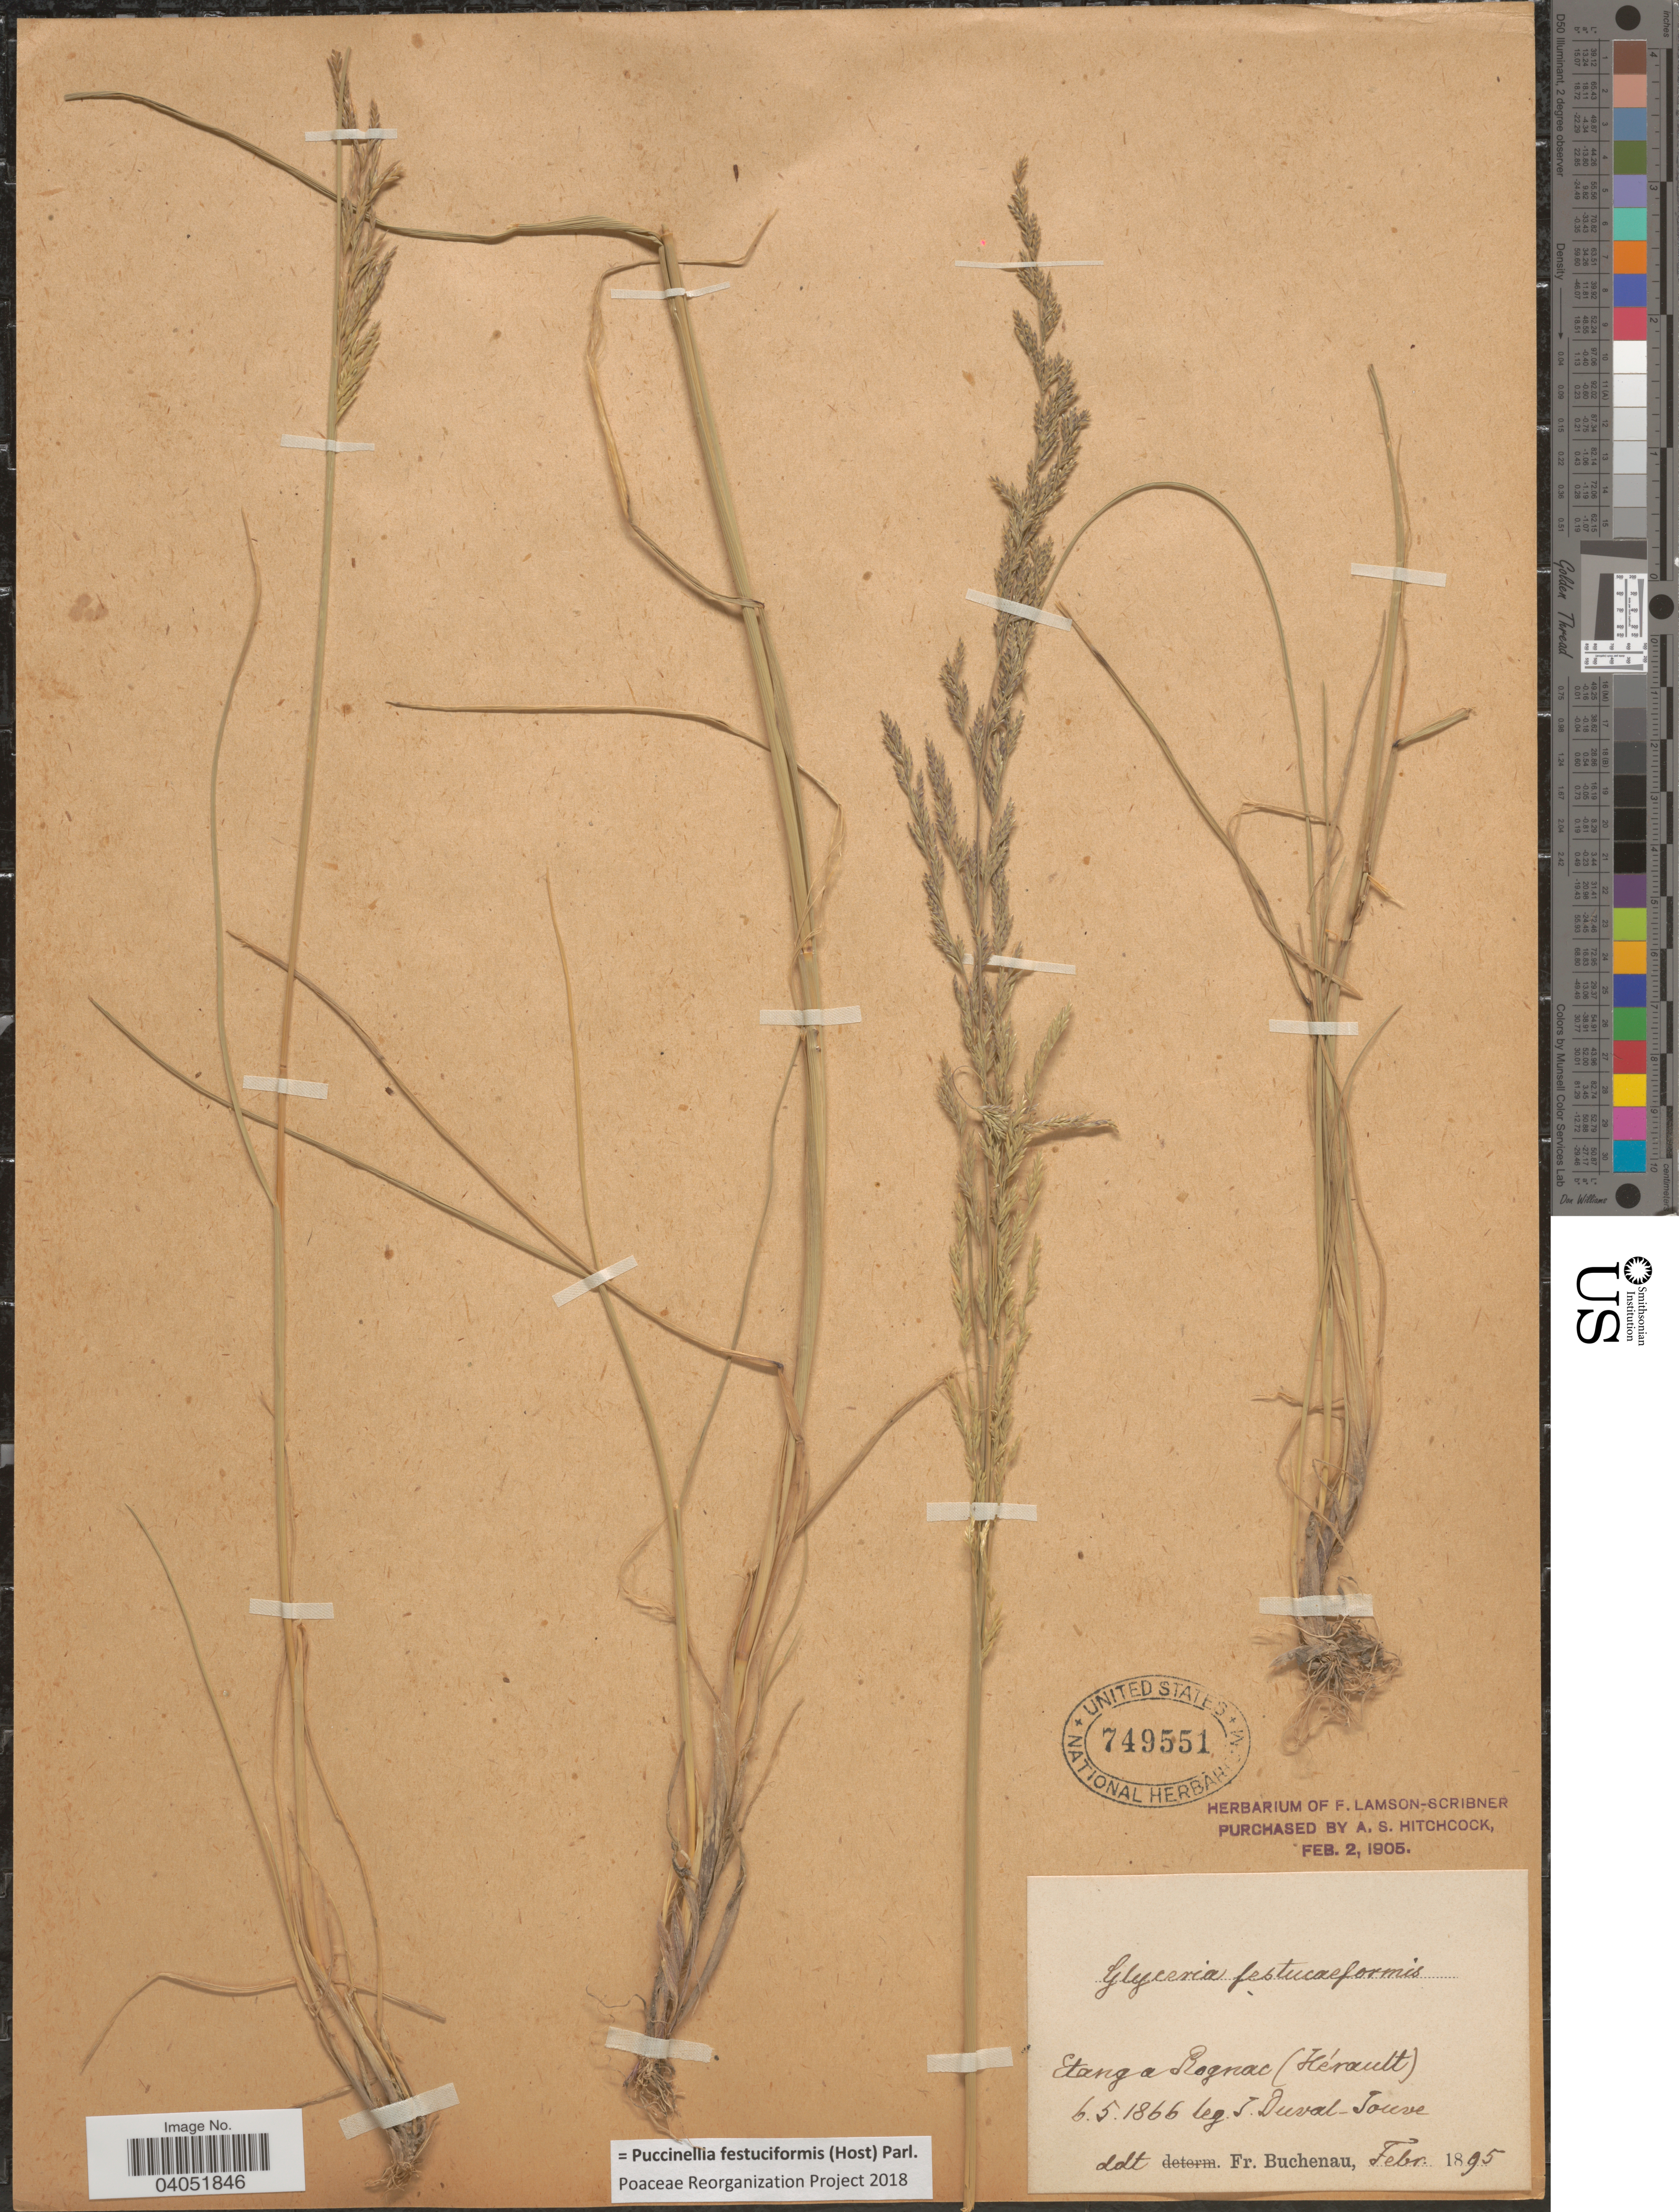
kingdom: Plantae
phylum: Tracheophyta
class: Liliopsida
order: Poales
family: Poaceae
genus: Puccinellia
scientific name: Puccinellia festuciformis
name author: (Host) Parl.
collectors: J. Duval-Jouve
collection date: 1866-05-06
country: France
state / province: Occitanie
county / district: Hérault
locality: Etang a Rognac (Hérault).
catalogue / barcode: US 749551